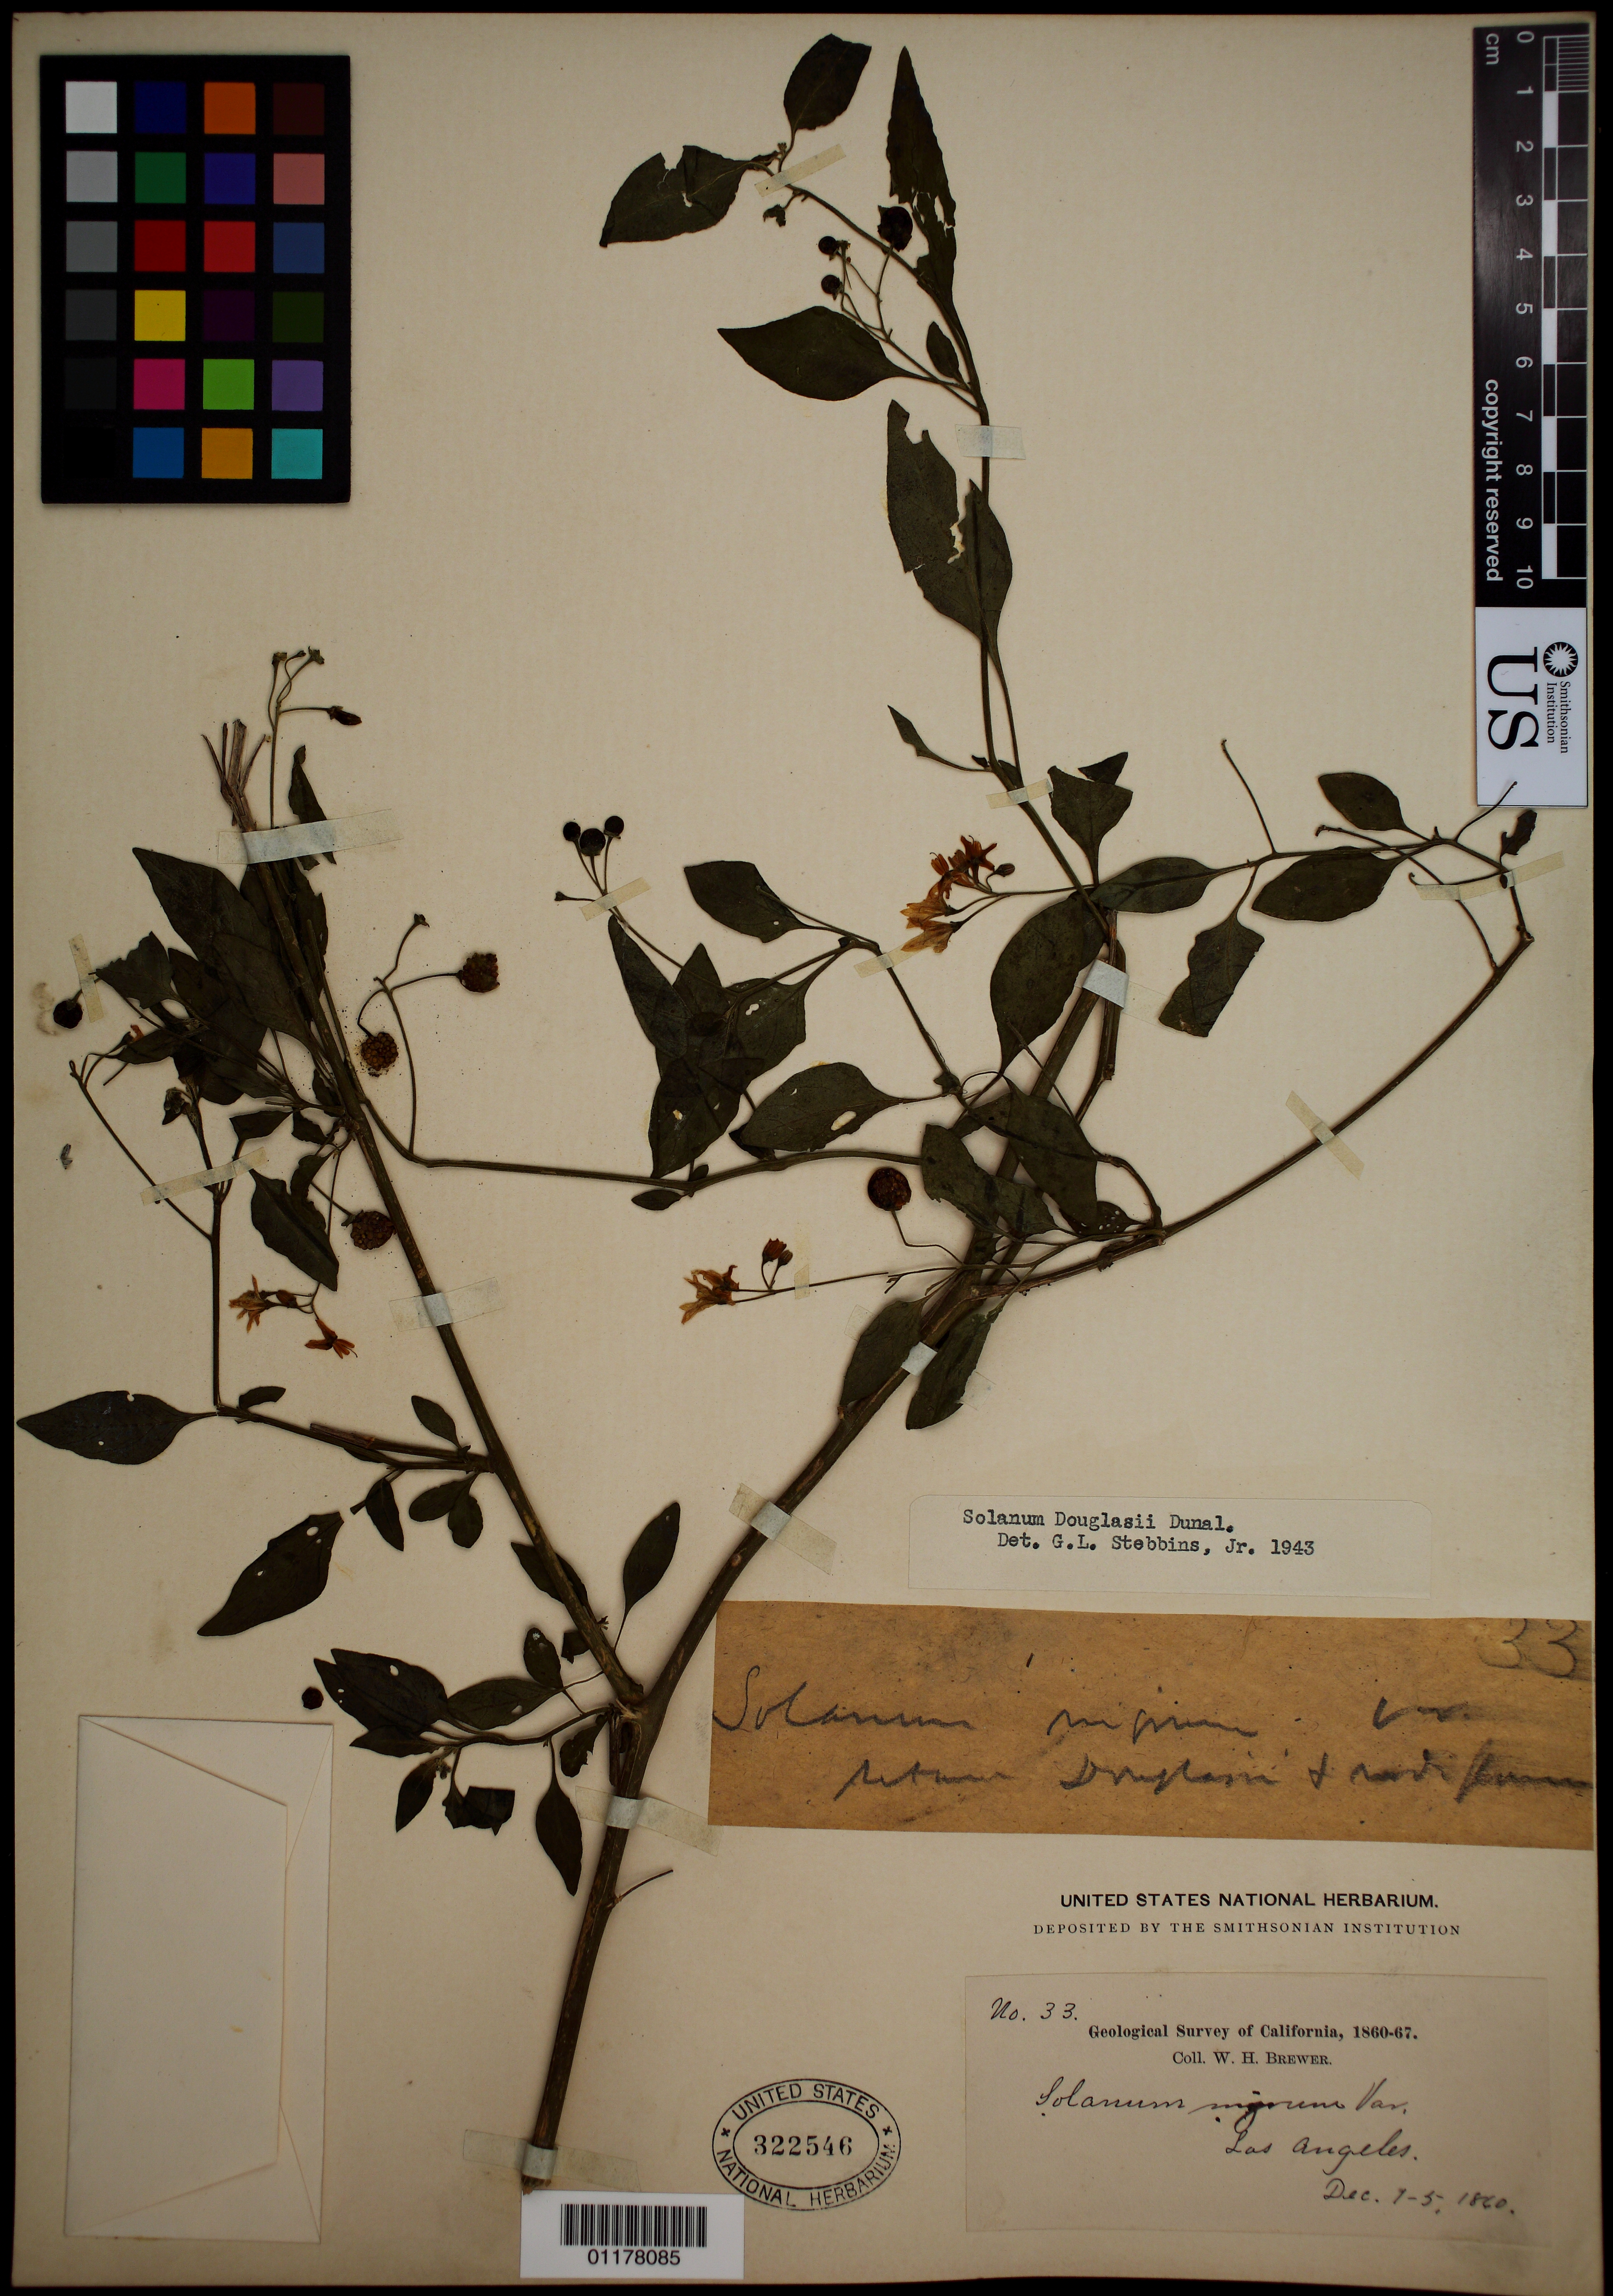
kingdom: Plantae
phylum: Tracheophyta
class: Magnoliopsida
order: Solanales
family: Solanaceae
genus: Solanum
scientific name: Solanum douglasii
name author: Dunal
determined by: Stebbins, G. L.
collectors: W. H. Brewer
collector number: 33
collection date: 1860-12-01/1860-12-05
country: United States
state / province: California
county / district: Los Angeles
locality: Los Angeles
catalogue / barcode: US 322546